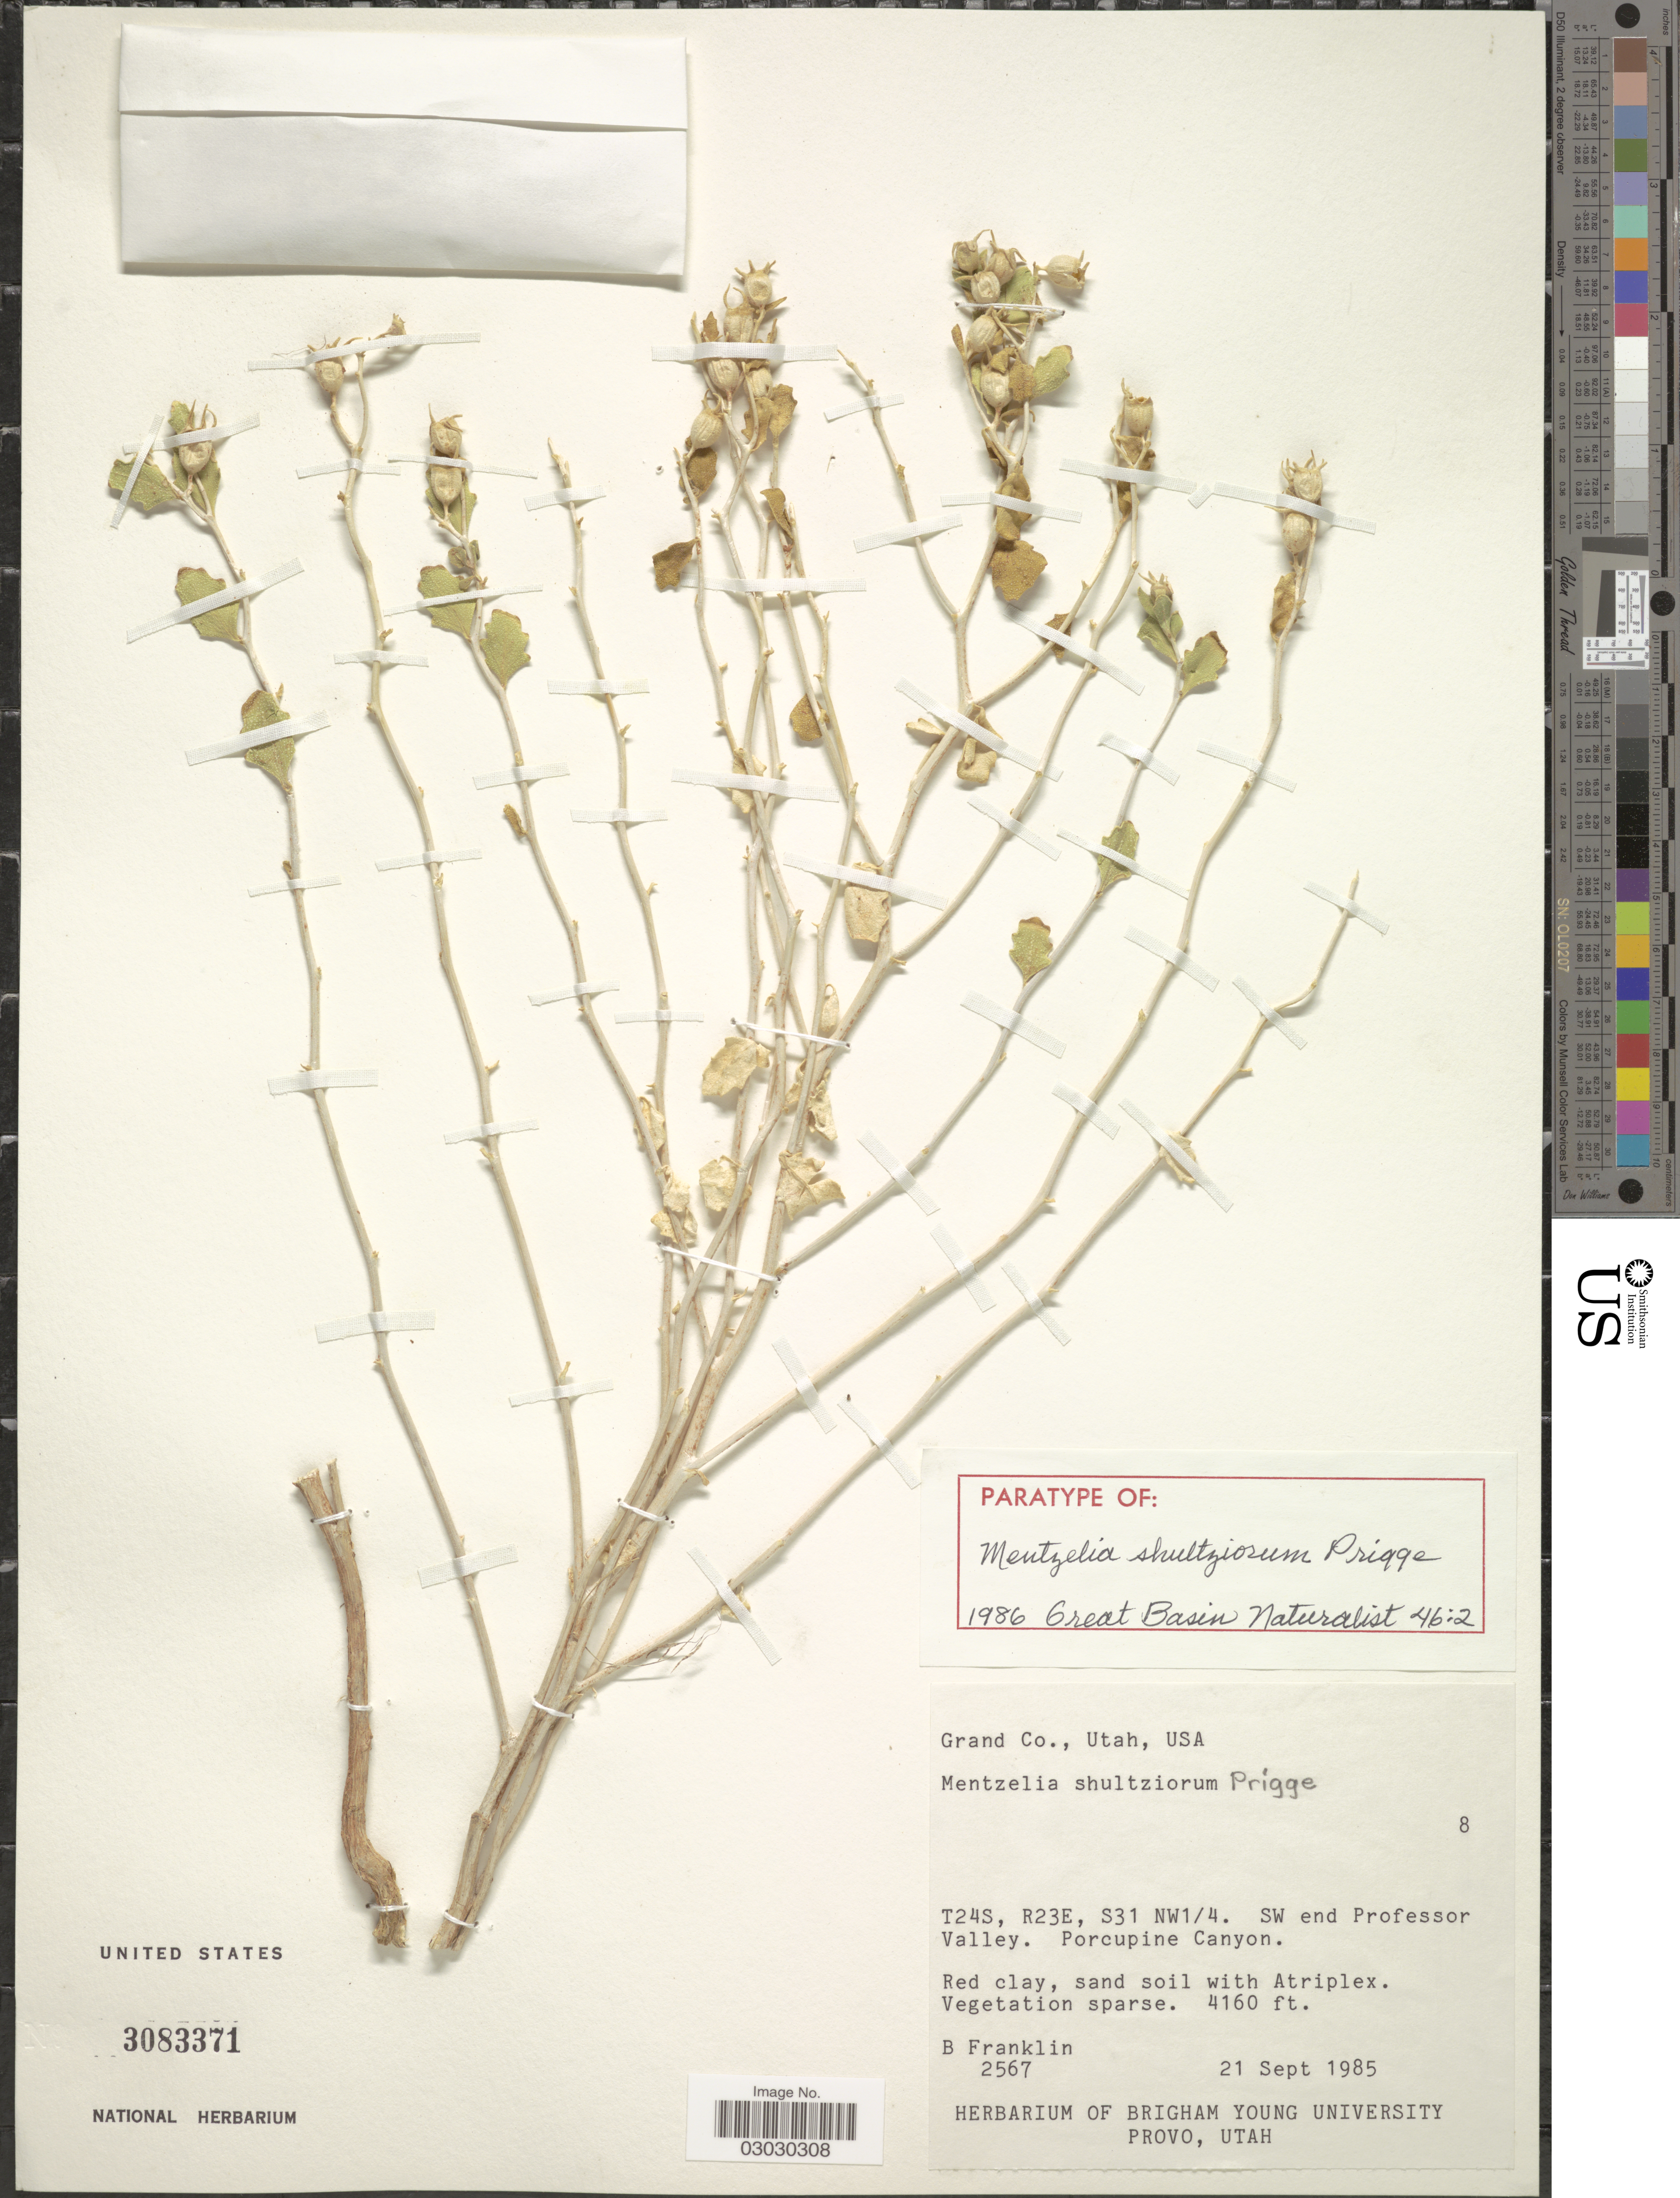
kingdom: Plantae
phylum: Tracheophyta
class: Magnoliopsida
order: Cornales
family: Loasaceae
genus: Mentzelia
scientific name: Mentzelia shultziorum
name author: Prigge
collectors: B. Franklin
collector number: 2567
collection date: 1985-09-21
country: United States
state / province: Utah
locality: Grand Co., Utah, T24S, R23E, S31 NW1/4. SW end Professor Valley, Porcupine Canyon.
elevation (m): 1268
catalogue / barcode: US 3083371